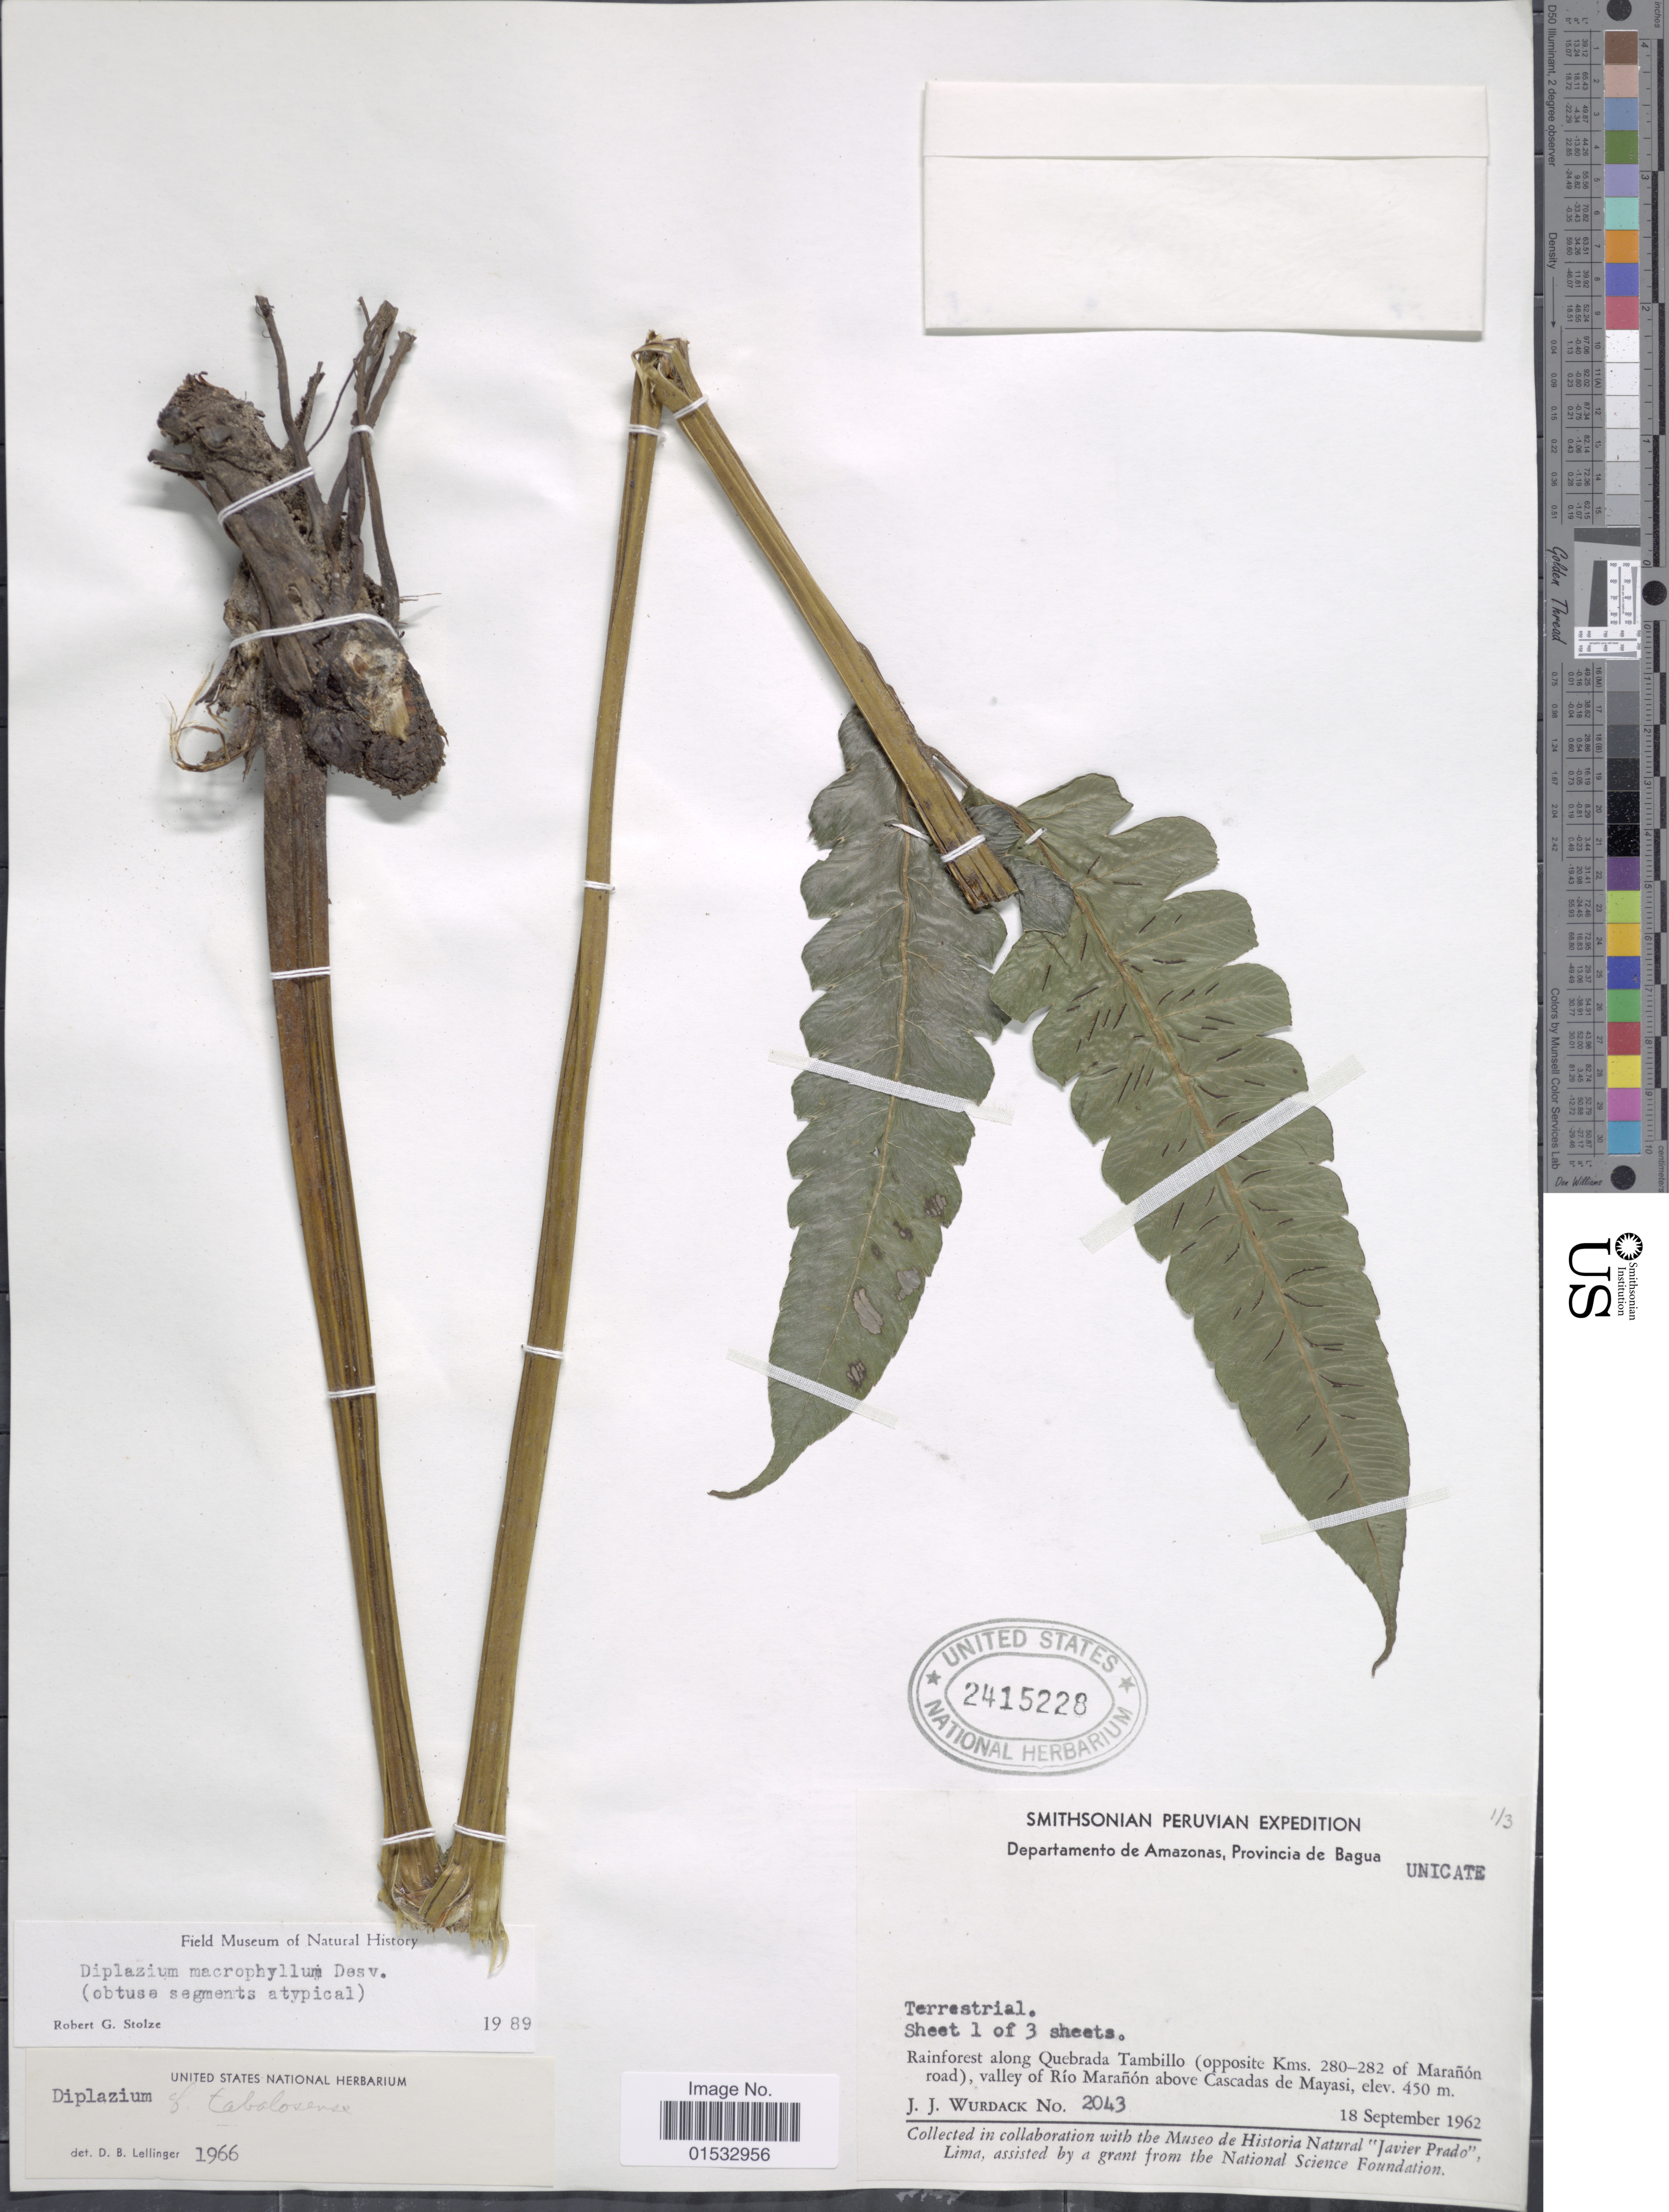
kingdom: Plantae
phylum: Tracheophyta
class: Polypodiopsida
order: Polypodiales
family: Athyriaceae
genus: Diplazium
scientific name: Diplazium macrophyllum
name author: Desv.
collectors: J. J. Wurdack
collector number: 2043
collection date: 1962-09-18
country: Peru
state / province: Amazonas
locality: Provincia de Bagua, rainforest along Quebrada Tambillo (opposite Kms. 280-282 of Marañón above Cascadas de Mayasi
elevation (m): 450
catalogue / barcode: US 2415228